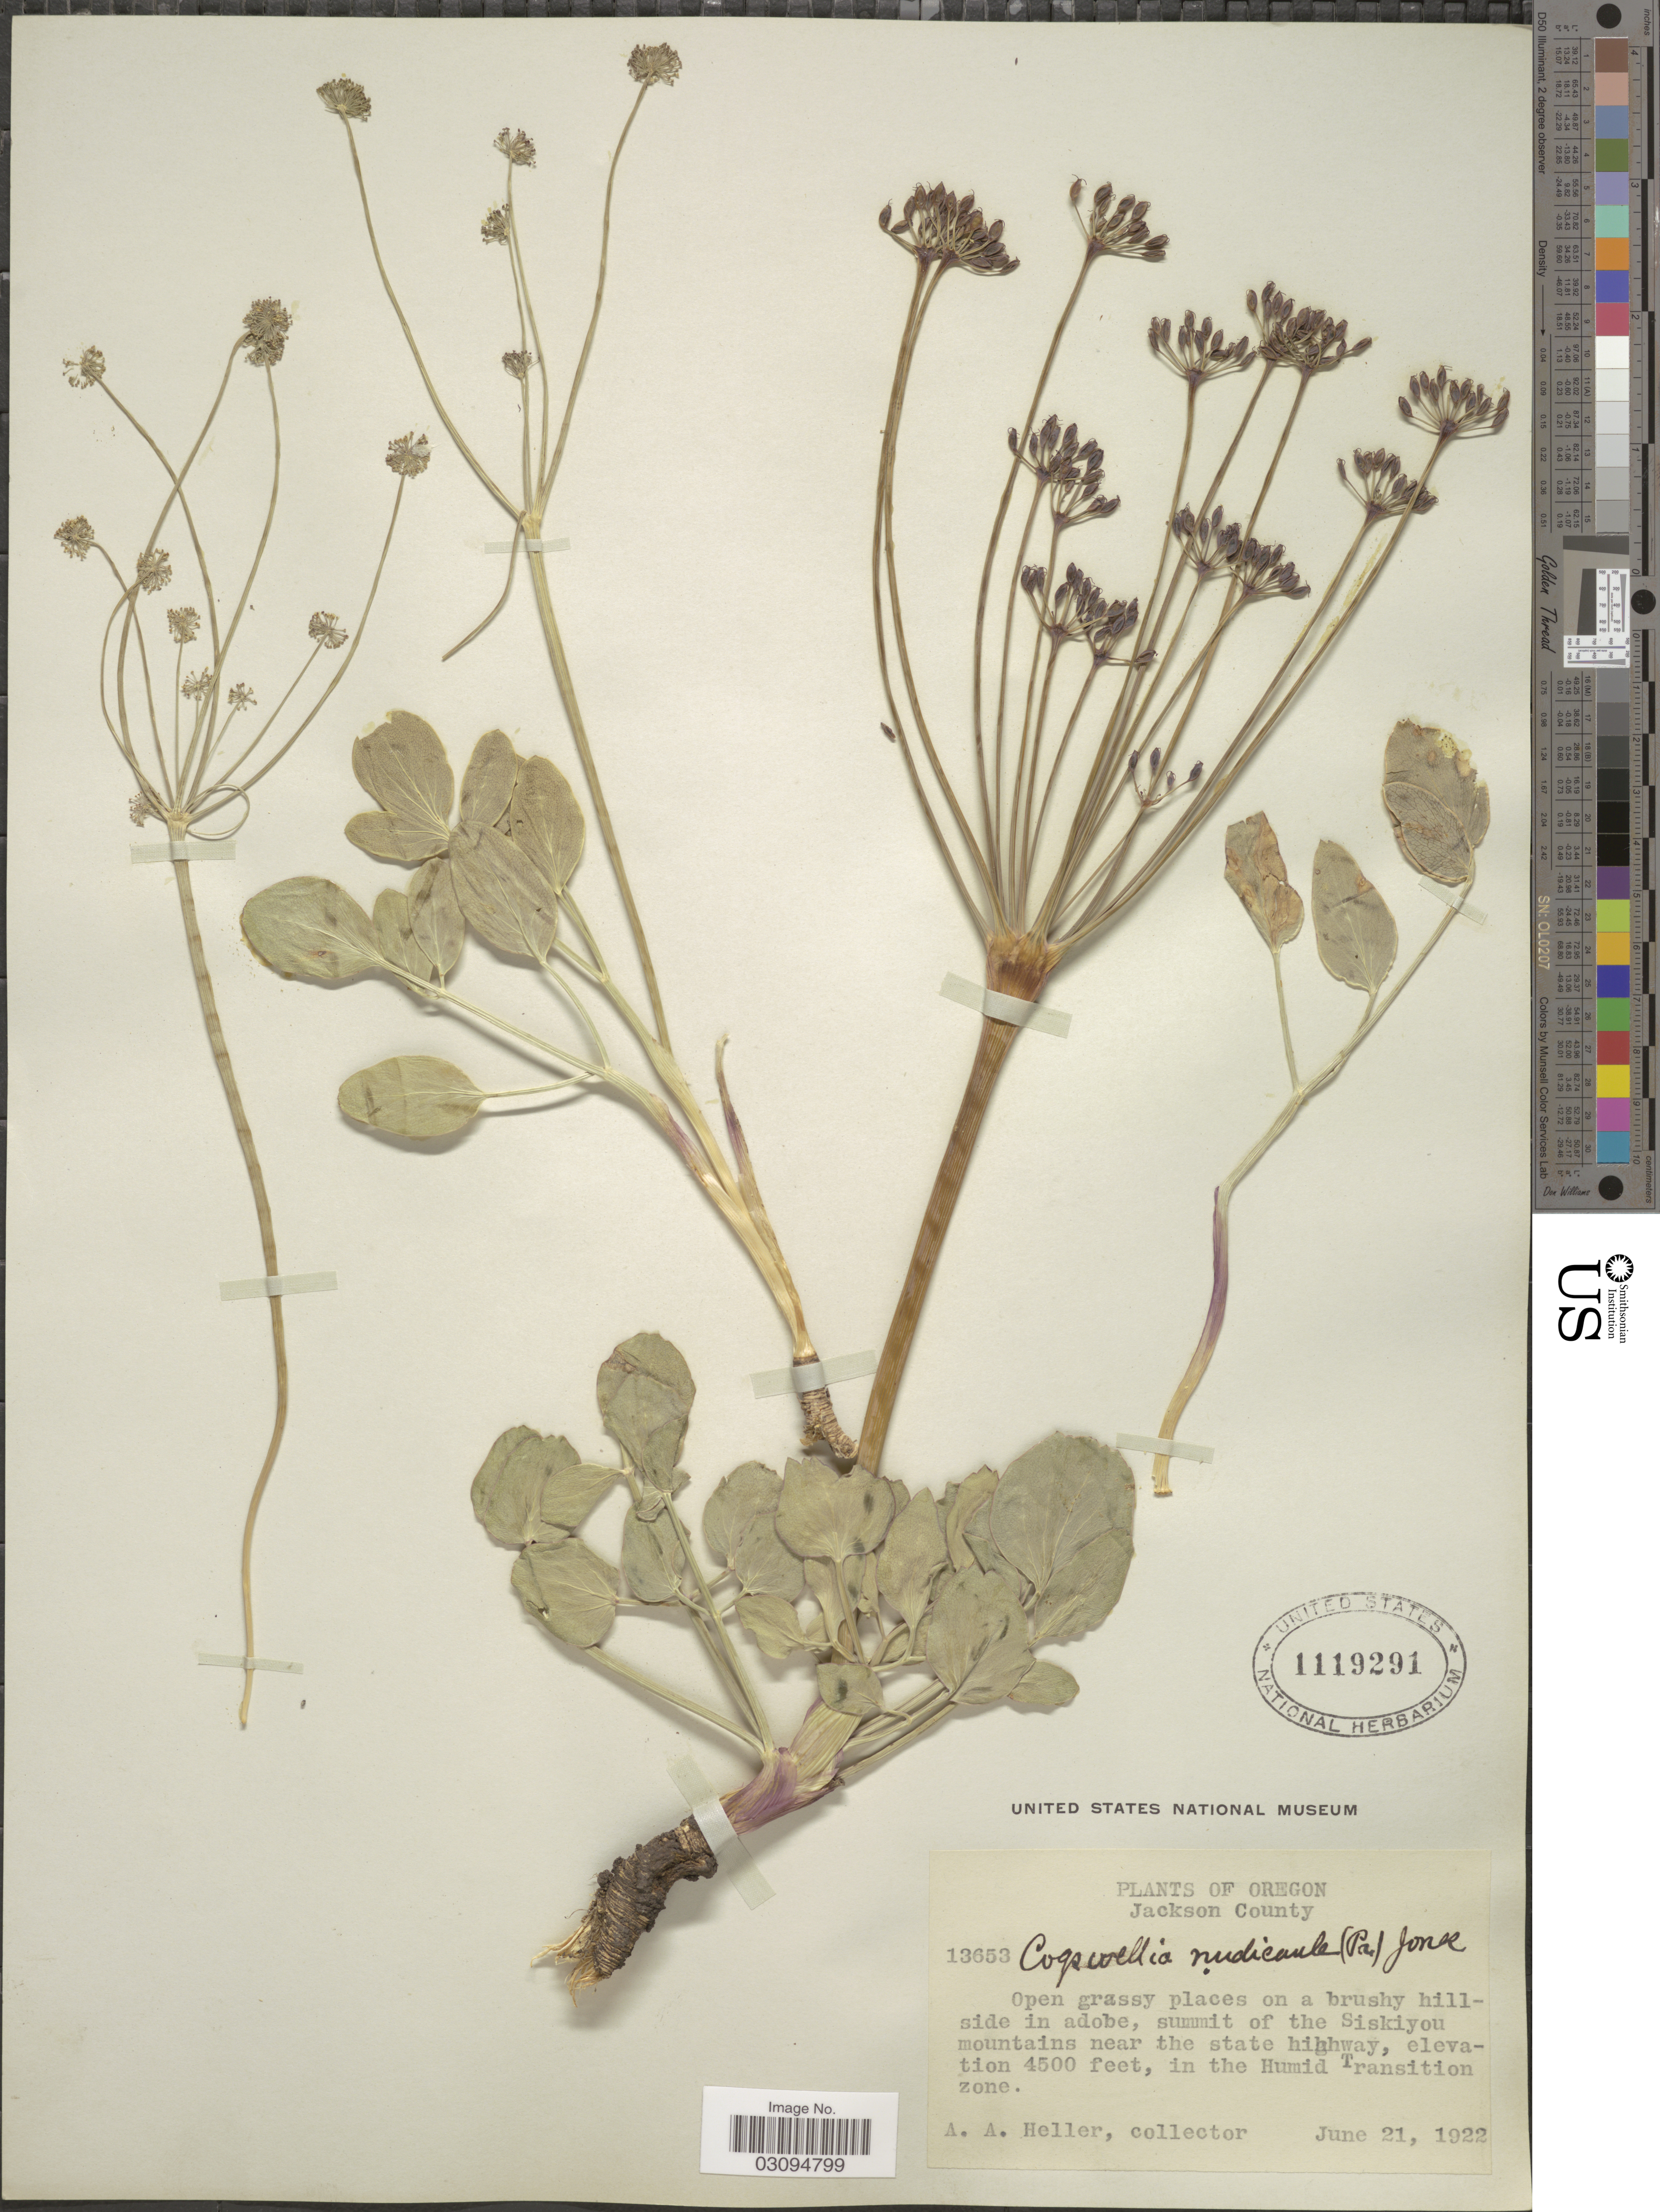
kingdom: Plantae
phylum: Tracheophyta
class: Magnoliopsida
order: Apiales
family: Apiaceae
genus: Lomatium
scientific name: Lomatium nudicaule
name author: (Pursh) J.M. Coult. & Rose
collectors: A. A. Heller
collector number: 13653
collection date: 1922-06-21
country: United States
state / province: Oregon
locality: Jackson County. Open grassy places on a brushy hillside in adobe, summit of the Siskiyou mountains near the state highway, in the Humid Transition zone.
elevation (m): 1372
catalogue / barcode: US 1119291